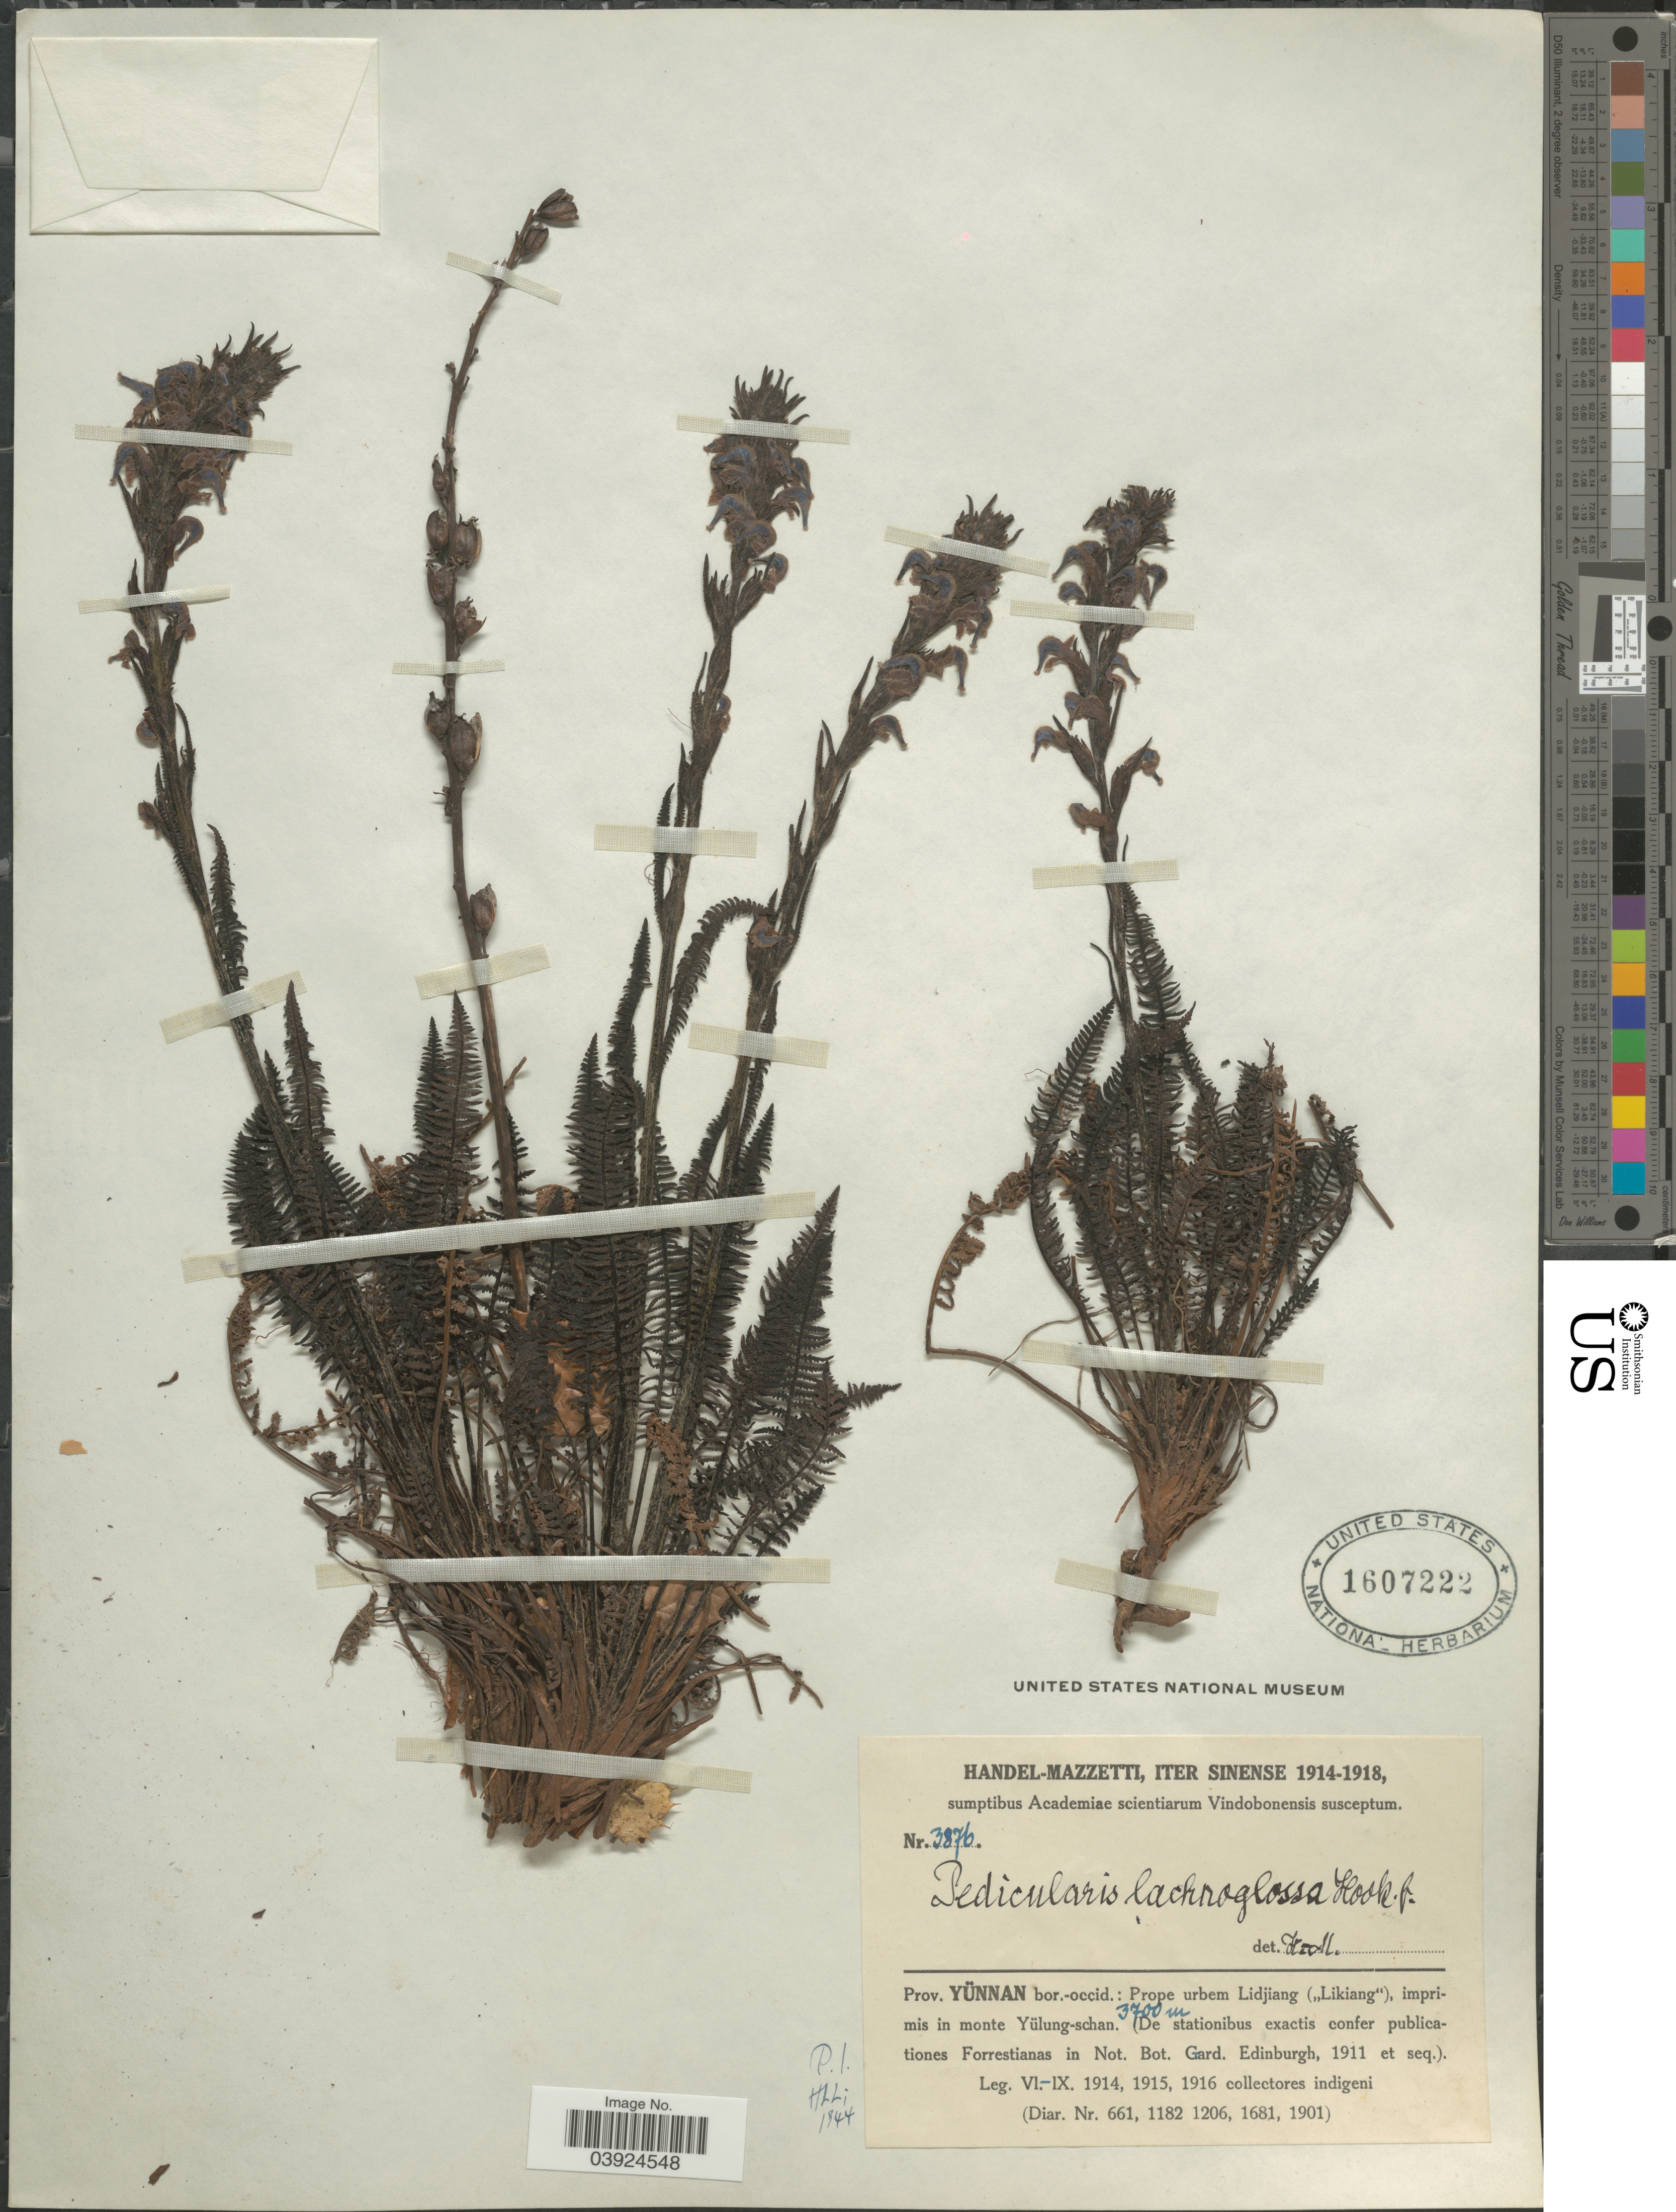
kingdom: Plantae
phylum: Tracheophyta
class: Magnoliopsida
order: Lamiales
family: Orobanchaceae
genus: Pedicularis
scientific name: Pedicularis lachnoglossa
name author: Hook. f.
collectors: Handel-Mazzetti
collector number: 3876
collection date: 1914-06/1916-09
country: China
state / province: Yunnan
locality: Prov. Yünnan bor.-occid.: Prope urbem Lidjiang (,,Likiang'), imprimis in monte Yülung-shan.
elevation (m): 3700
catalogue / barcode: US 1607222